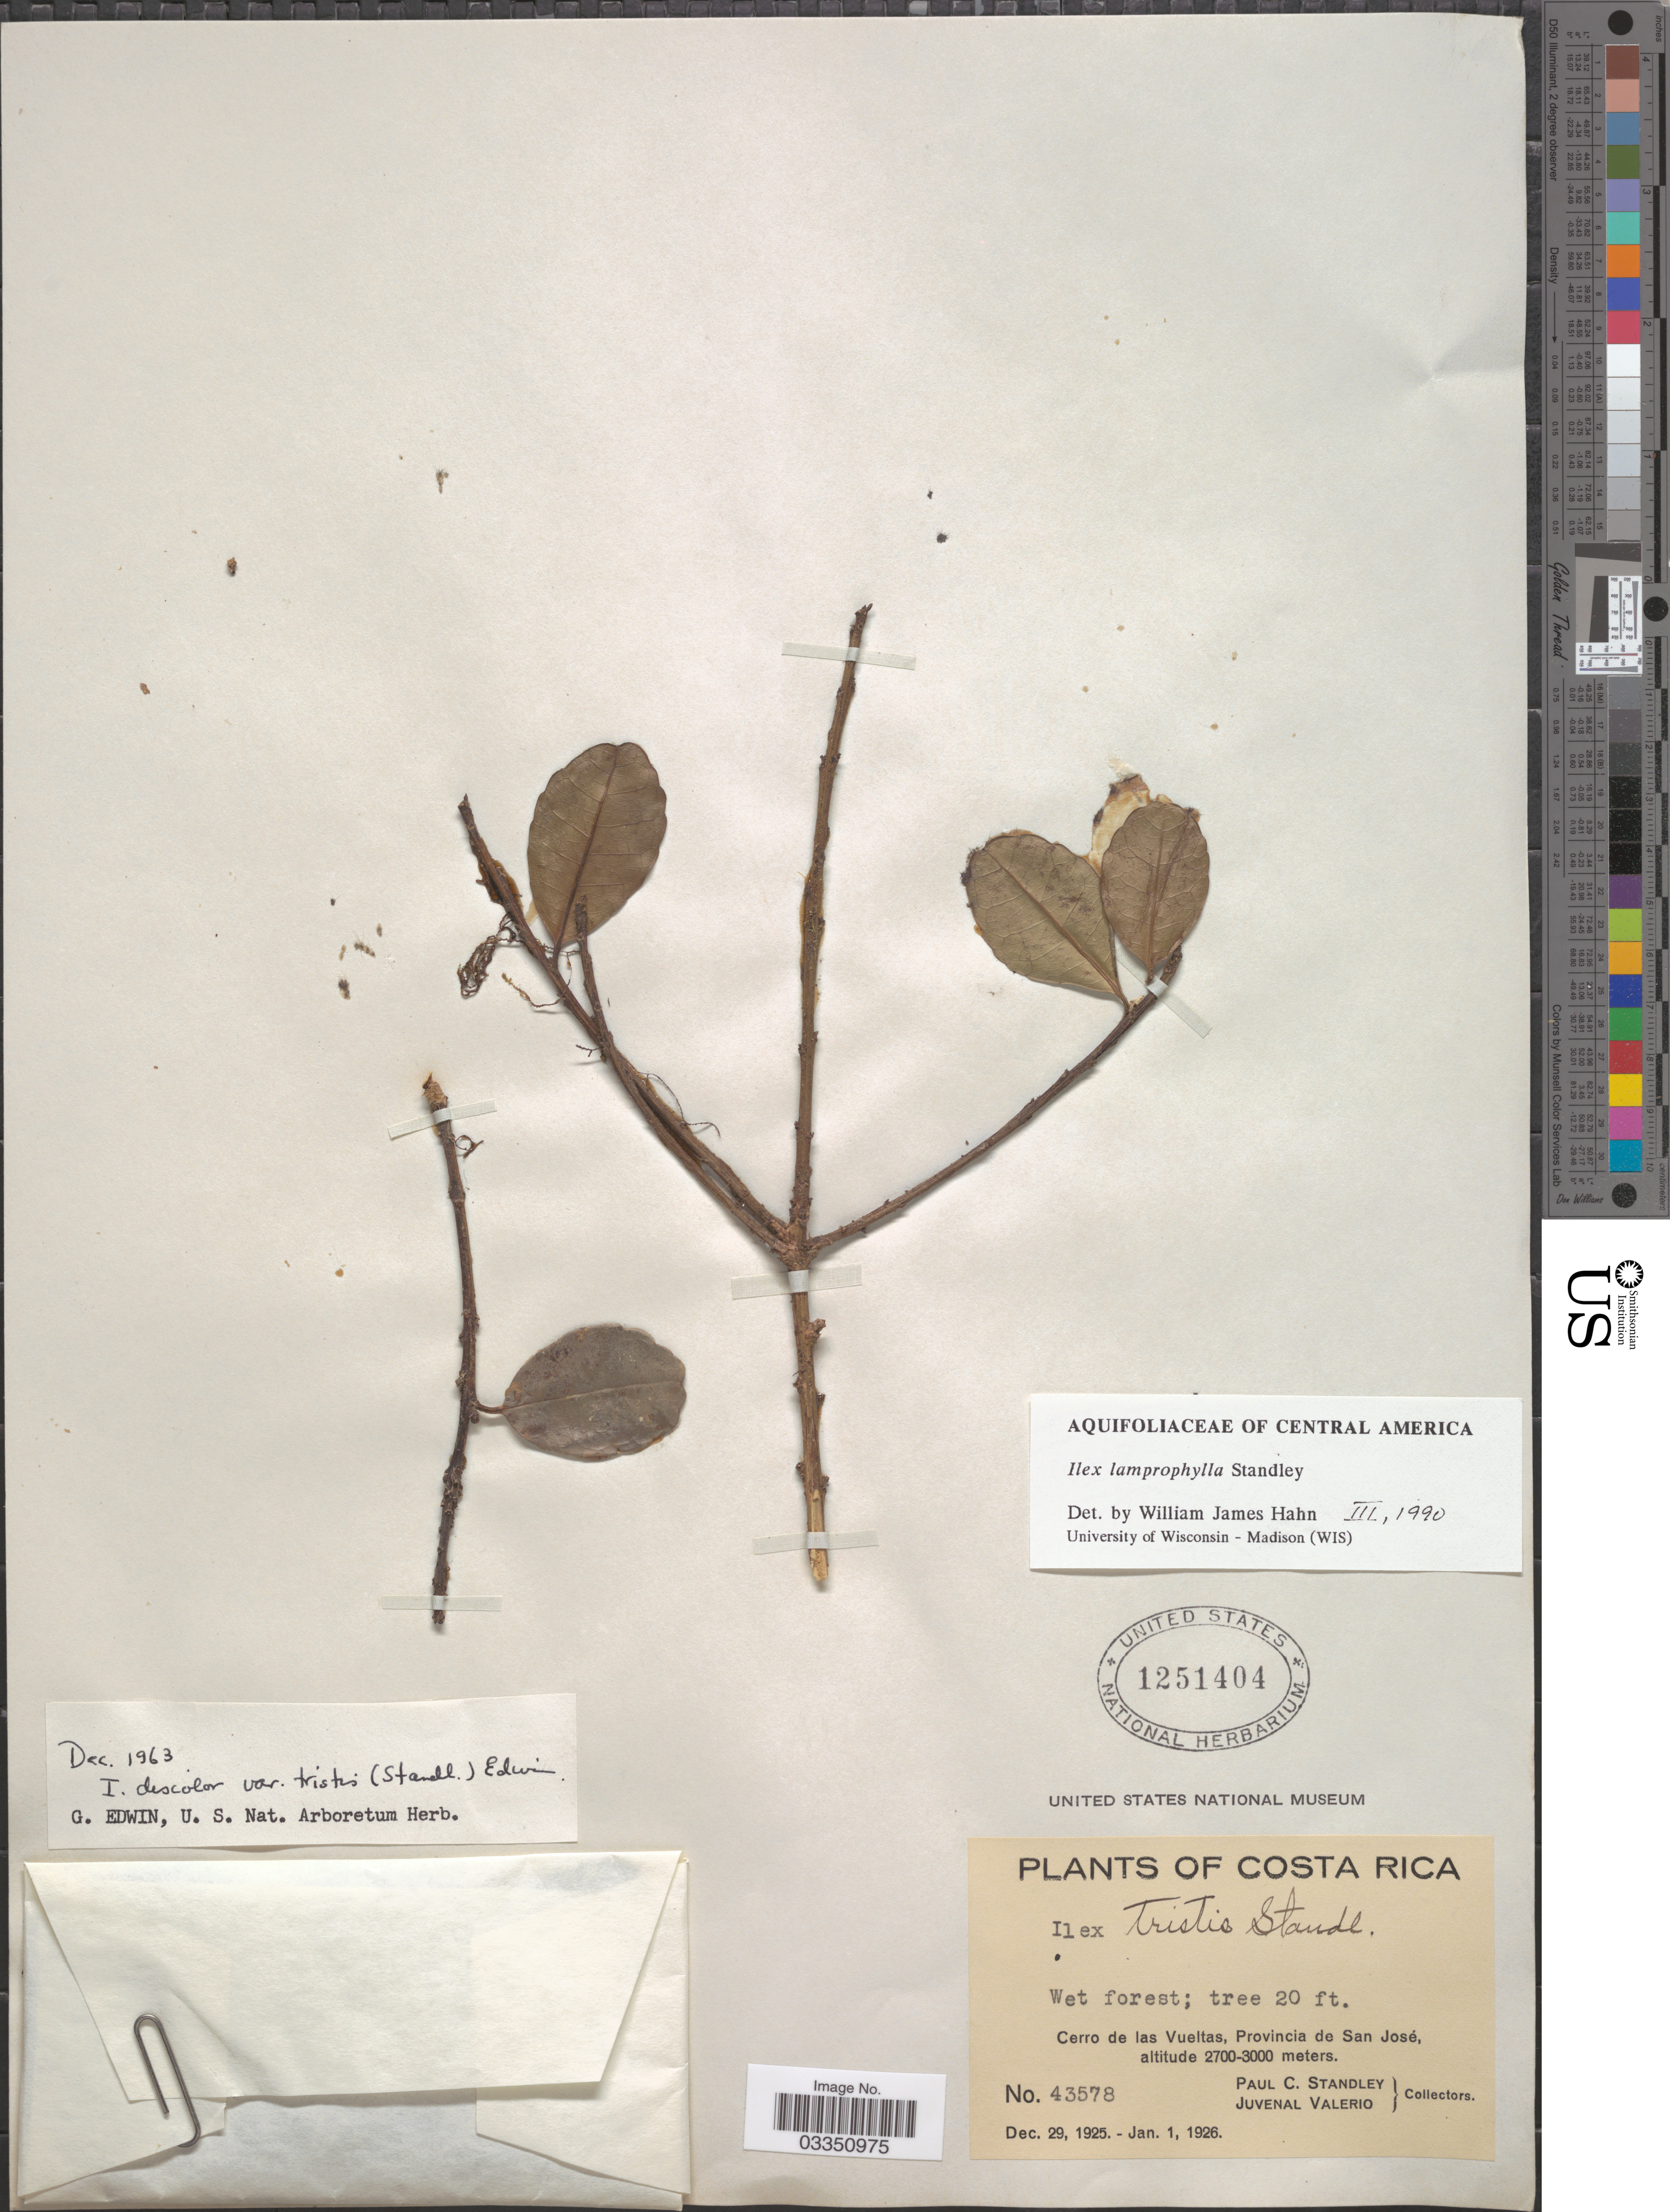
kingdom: Plantae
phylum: Tracheophyta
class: Magnoliopsida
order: Aquifoliales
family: Aquifoliaceae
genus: Ilex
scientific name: Ilex lamprophylla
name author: Standl.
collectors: P. C. Standley & J. Valerio R.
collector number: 43578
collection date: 1925-12-29/1926-01-01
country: Costa Rica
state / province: San José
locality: Cerro de las Vueltas.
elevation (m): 2700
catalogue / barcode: US 1251404